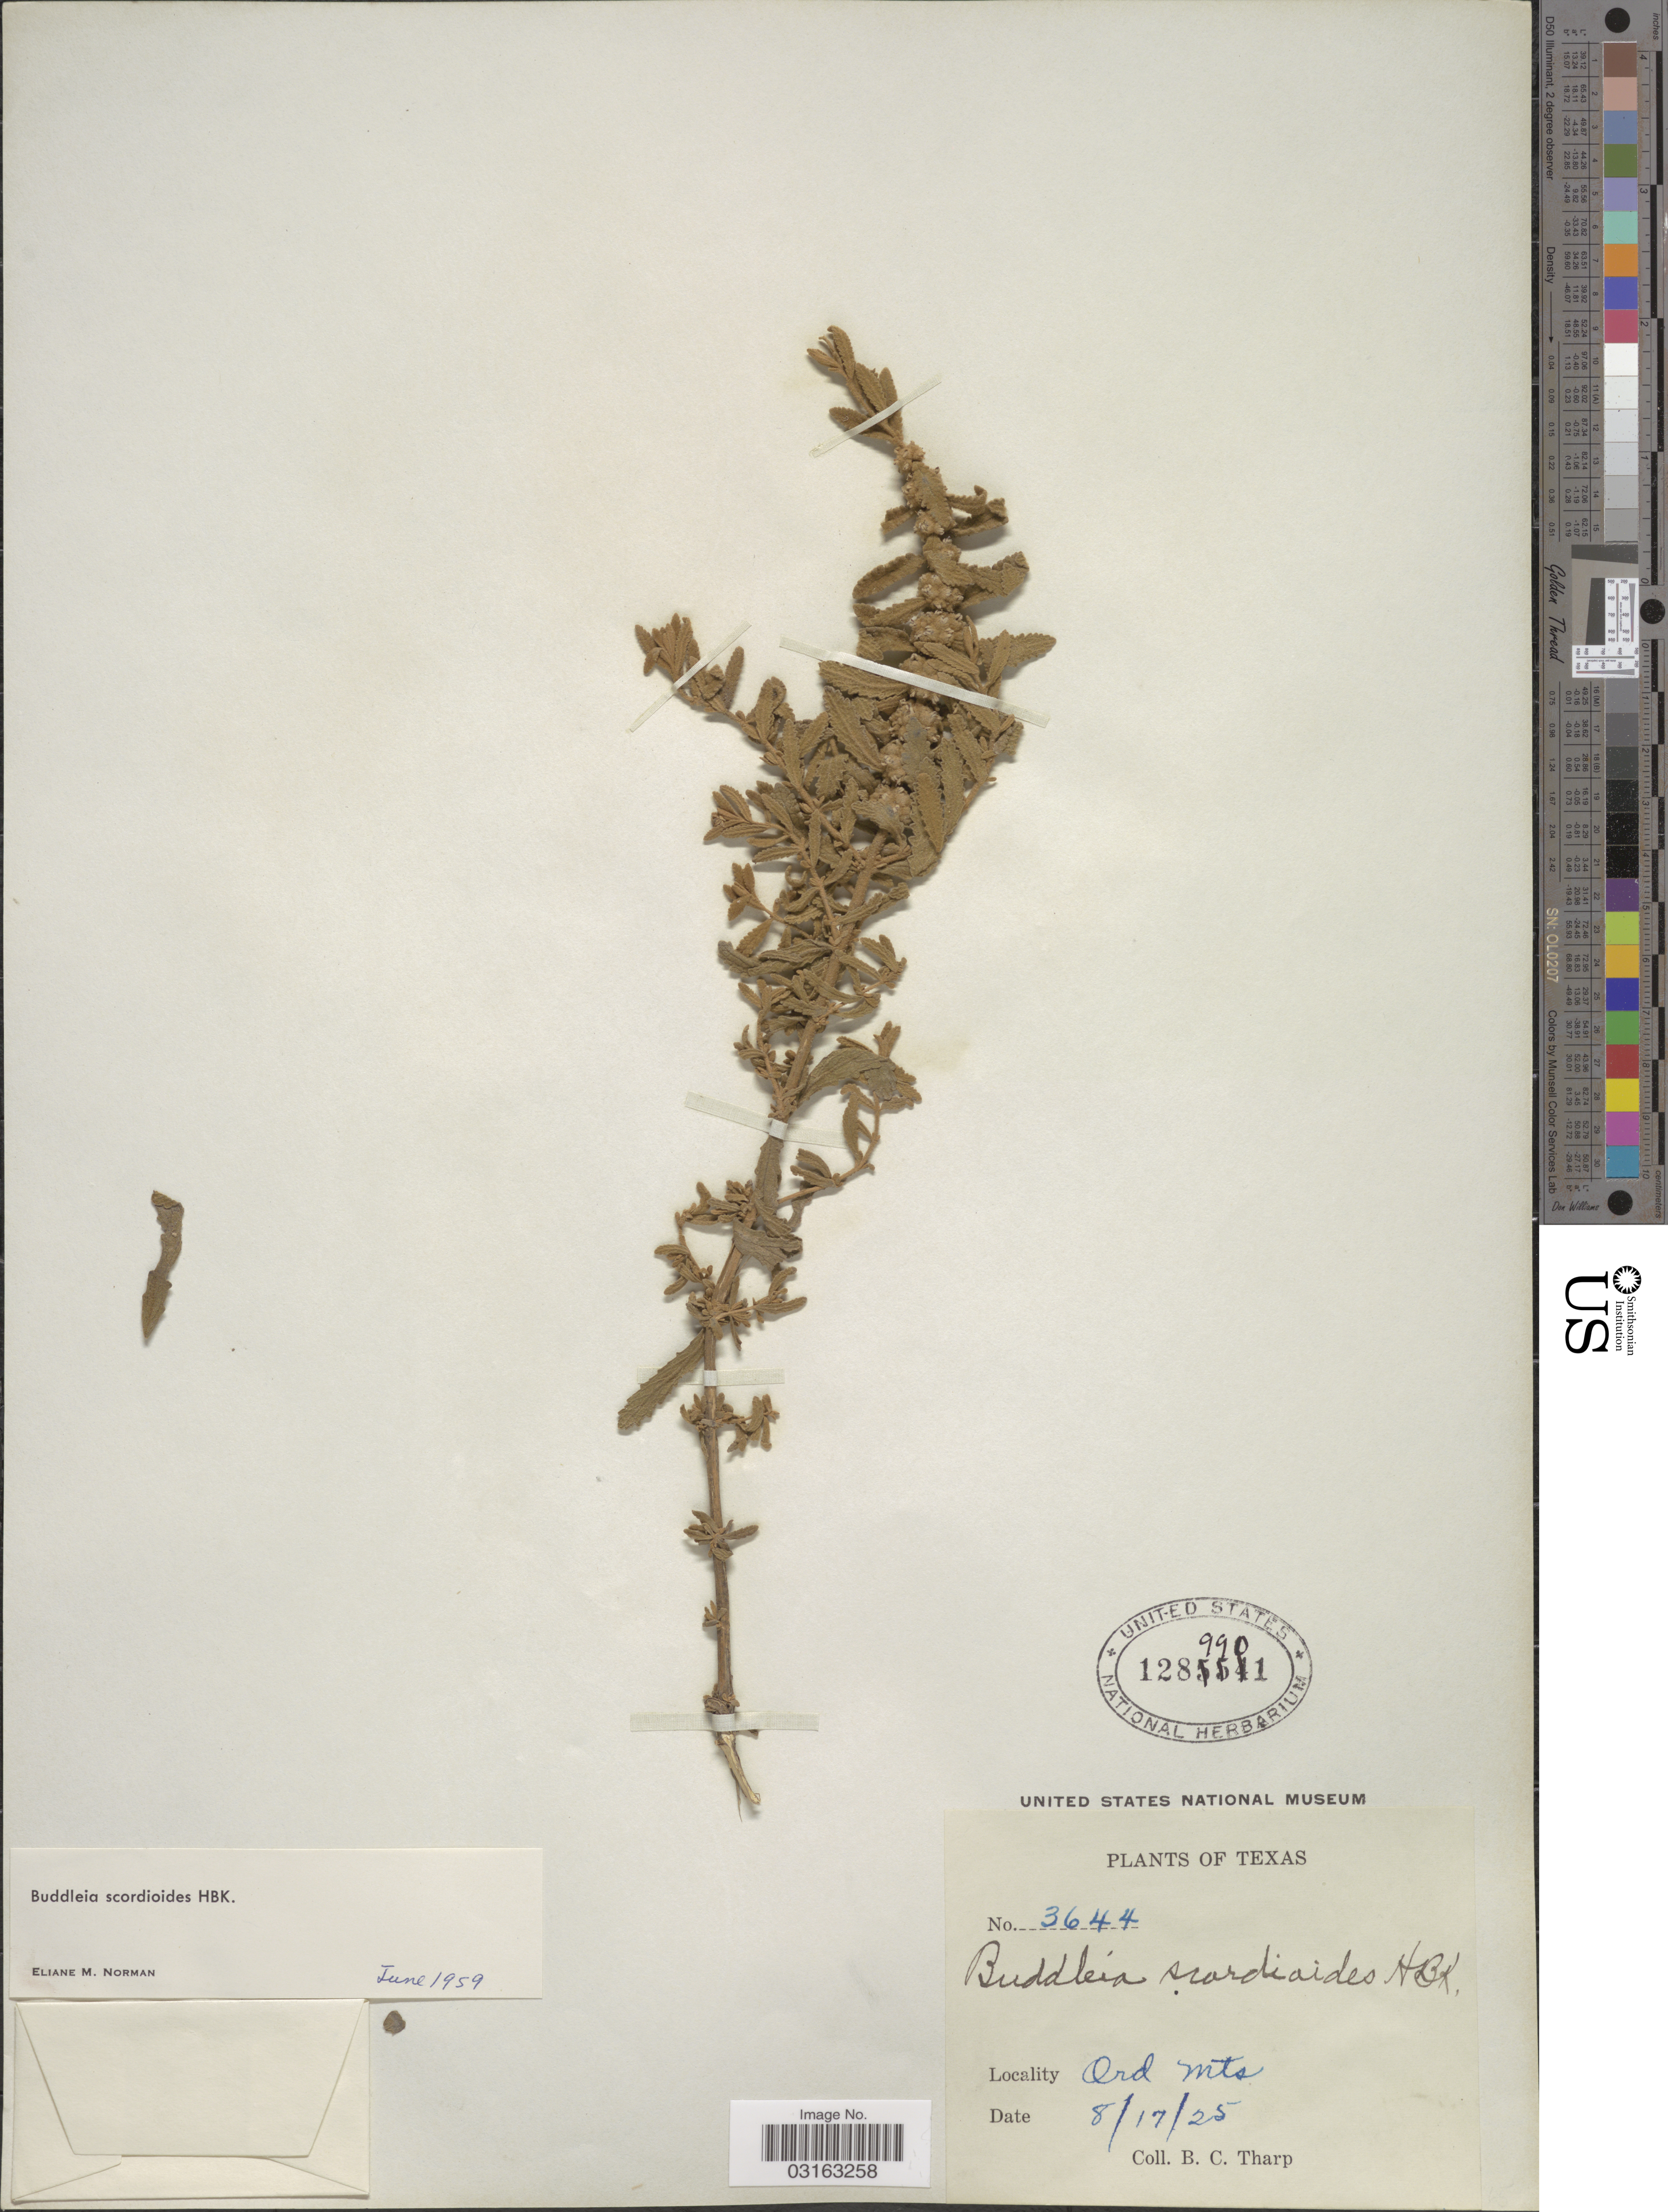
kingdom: Plantae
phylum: Tracheophyta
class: Magnoliopsida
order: Lamiales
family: Scrophulariaceae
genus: Buddleja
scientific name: Buddleja scordioides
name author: Kunth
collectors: B. C. Tharp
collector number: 3644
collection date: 1925-08-17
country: United States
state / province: Texas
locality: Ord Mts.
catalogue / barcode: US 1289901